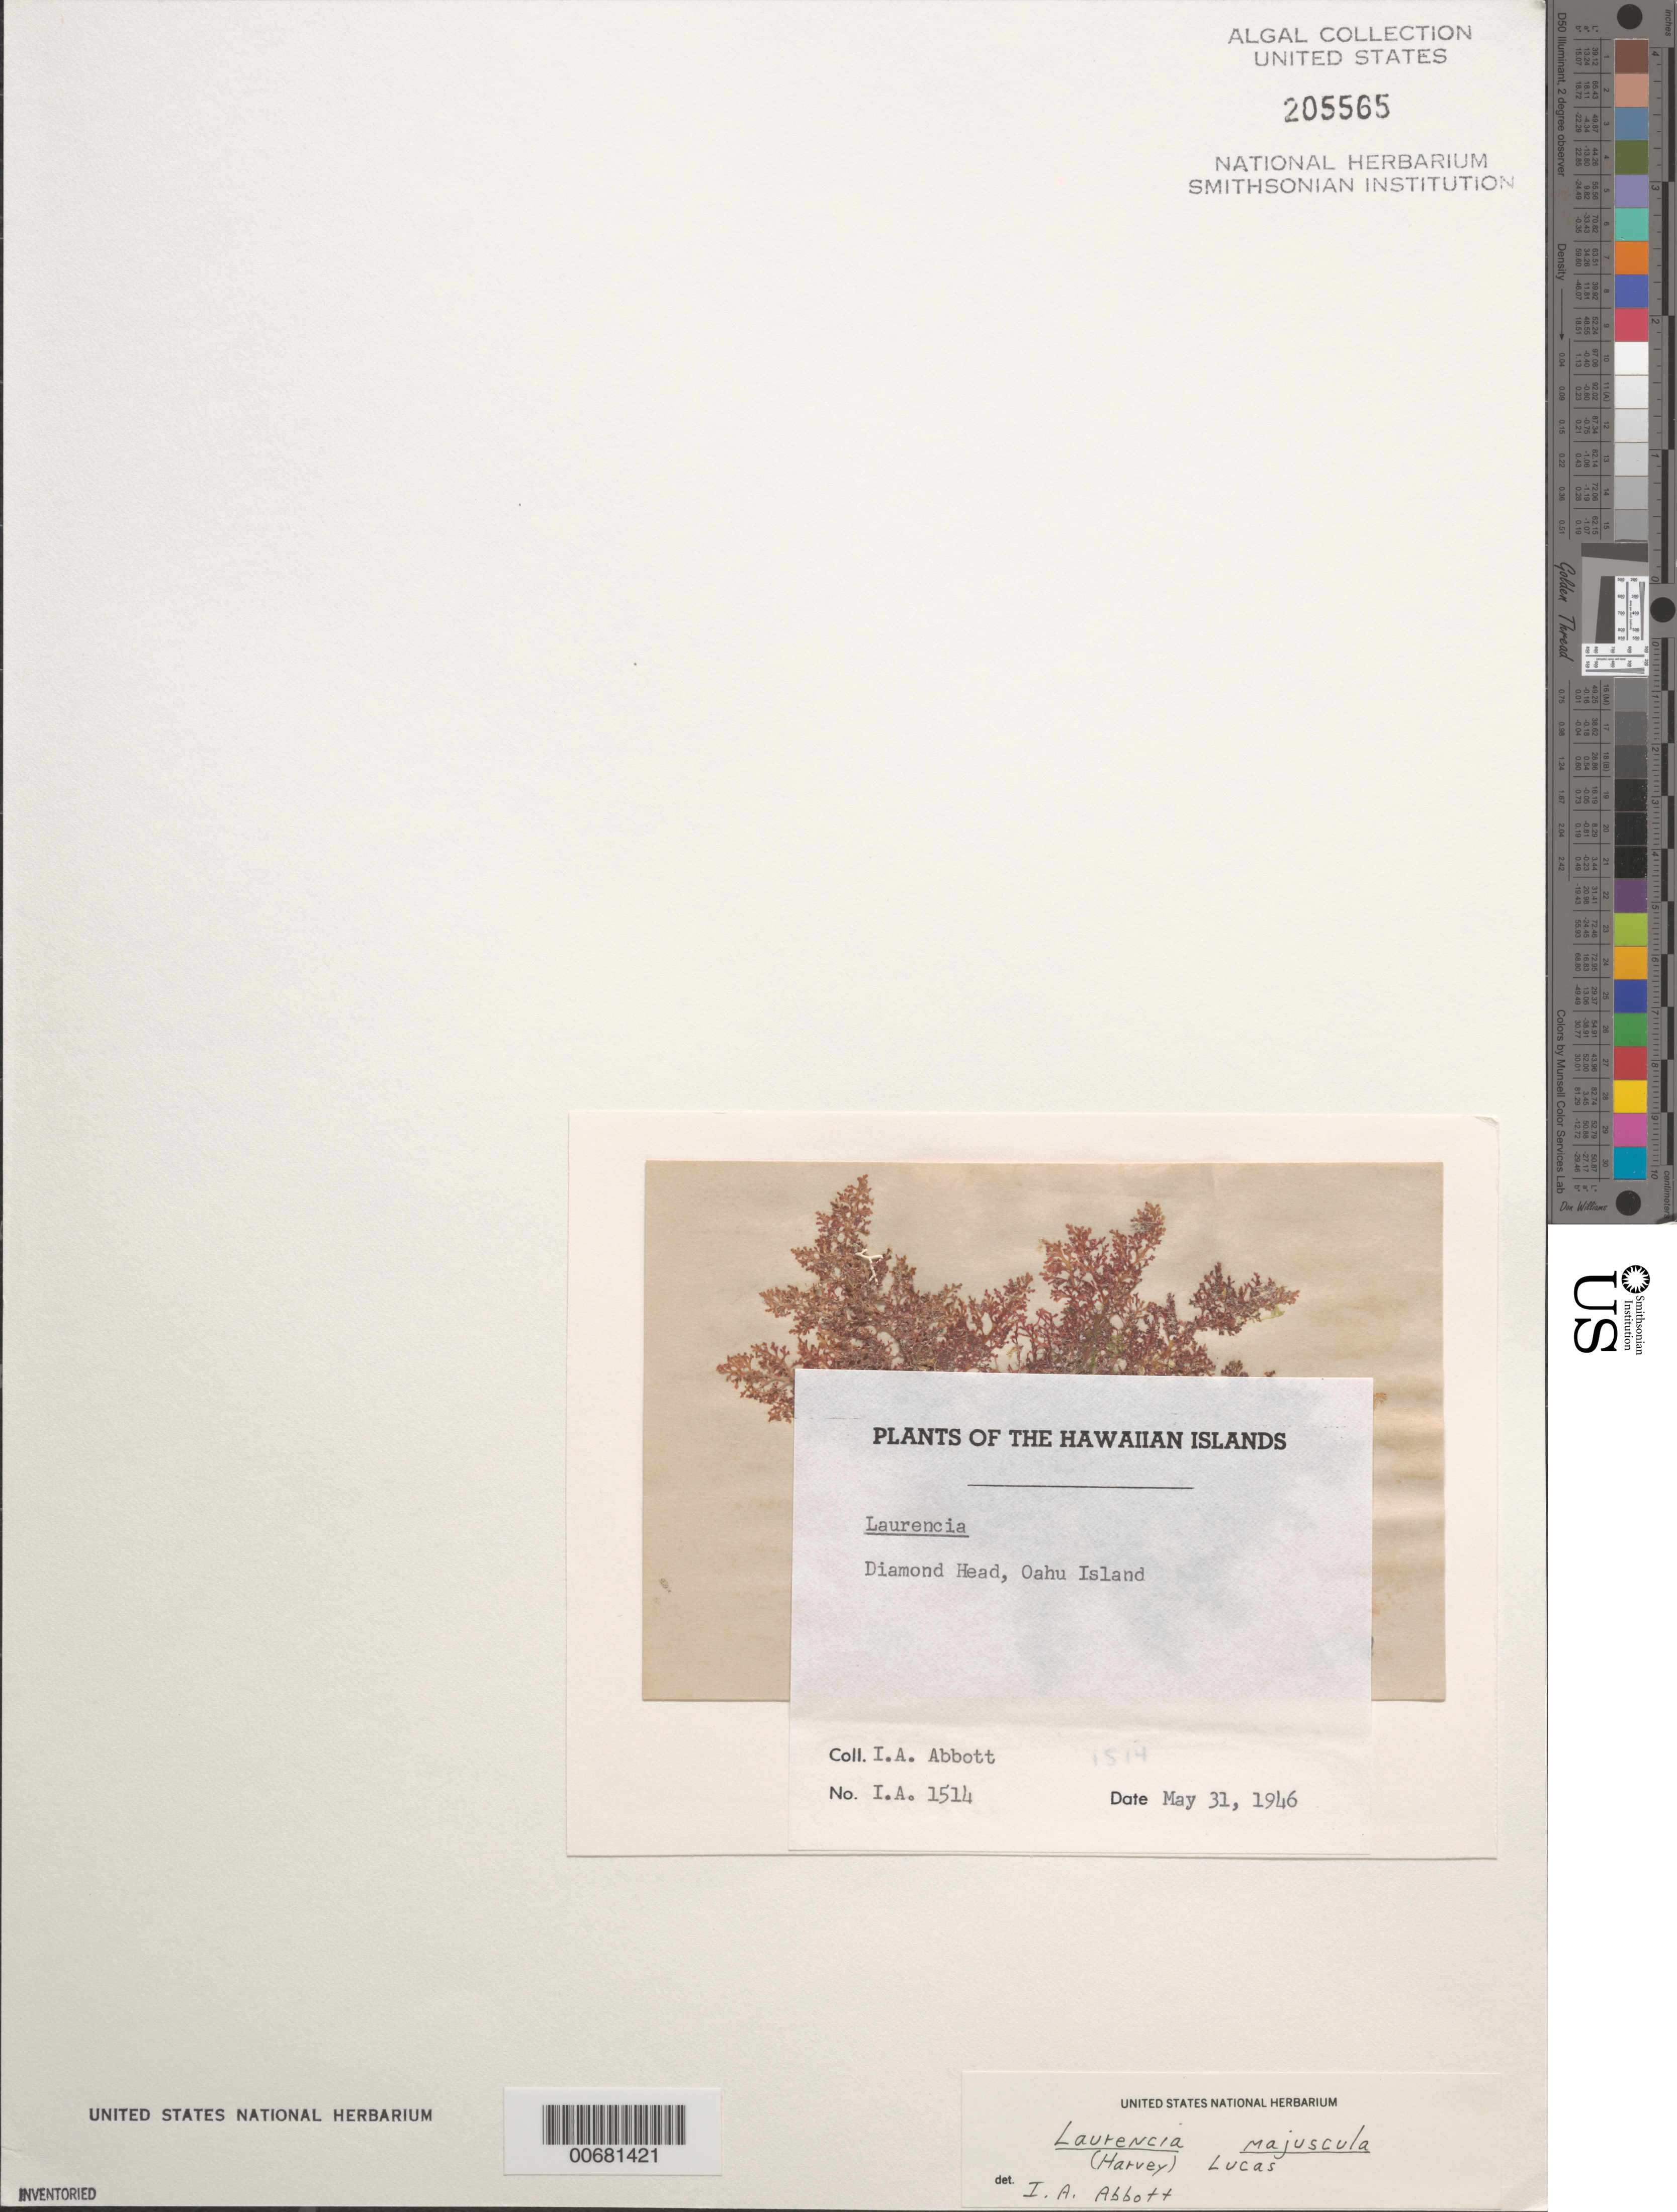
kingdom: Plantae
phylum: Rhodophyta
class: Florideophyceae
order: Ceramiales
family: Rhodomelaceae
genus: Laurencia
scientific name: Laurencia dendroidea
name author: J. Agardh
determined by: Algae name updating Project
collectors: I. A. Abbott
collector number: IAA 1514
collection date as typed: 31 May 1946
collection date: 1946-05-31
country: United States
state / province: Hawaii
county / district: Honolulu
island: Oahu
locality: Diamond Head.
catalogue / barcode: US 205565